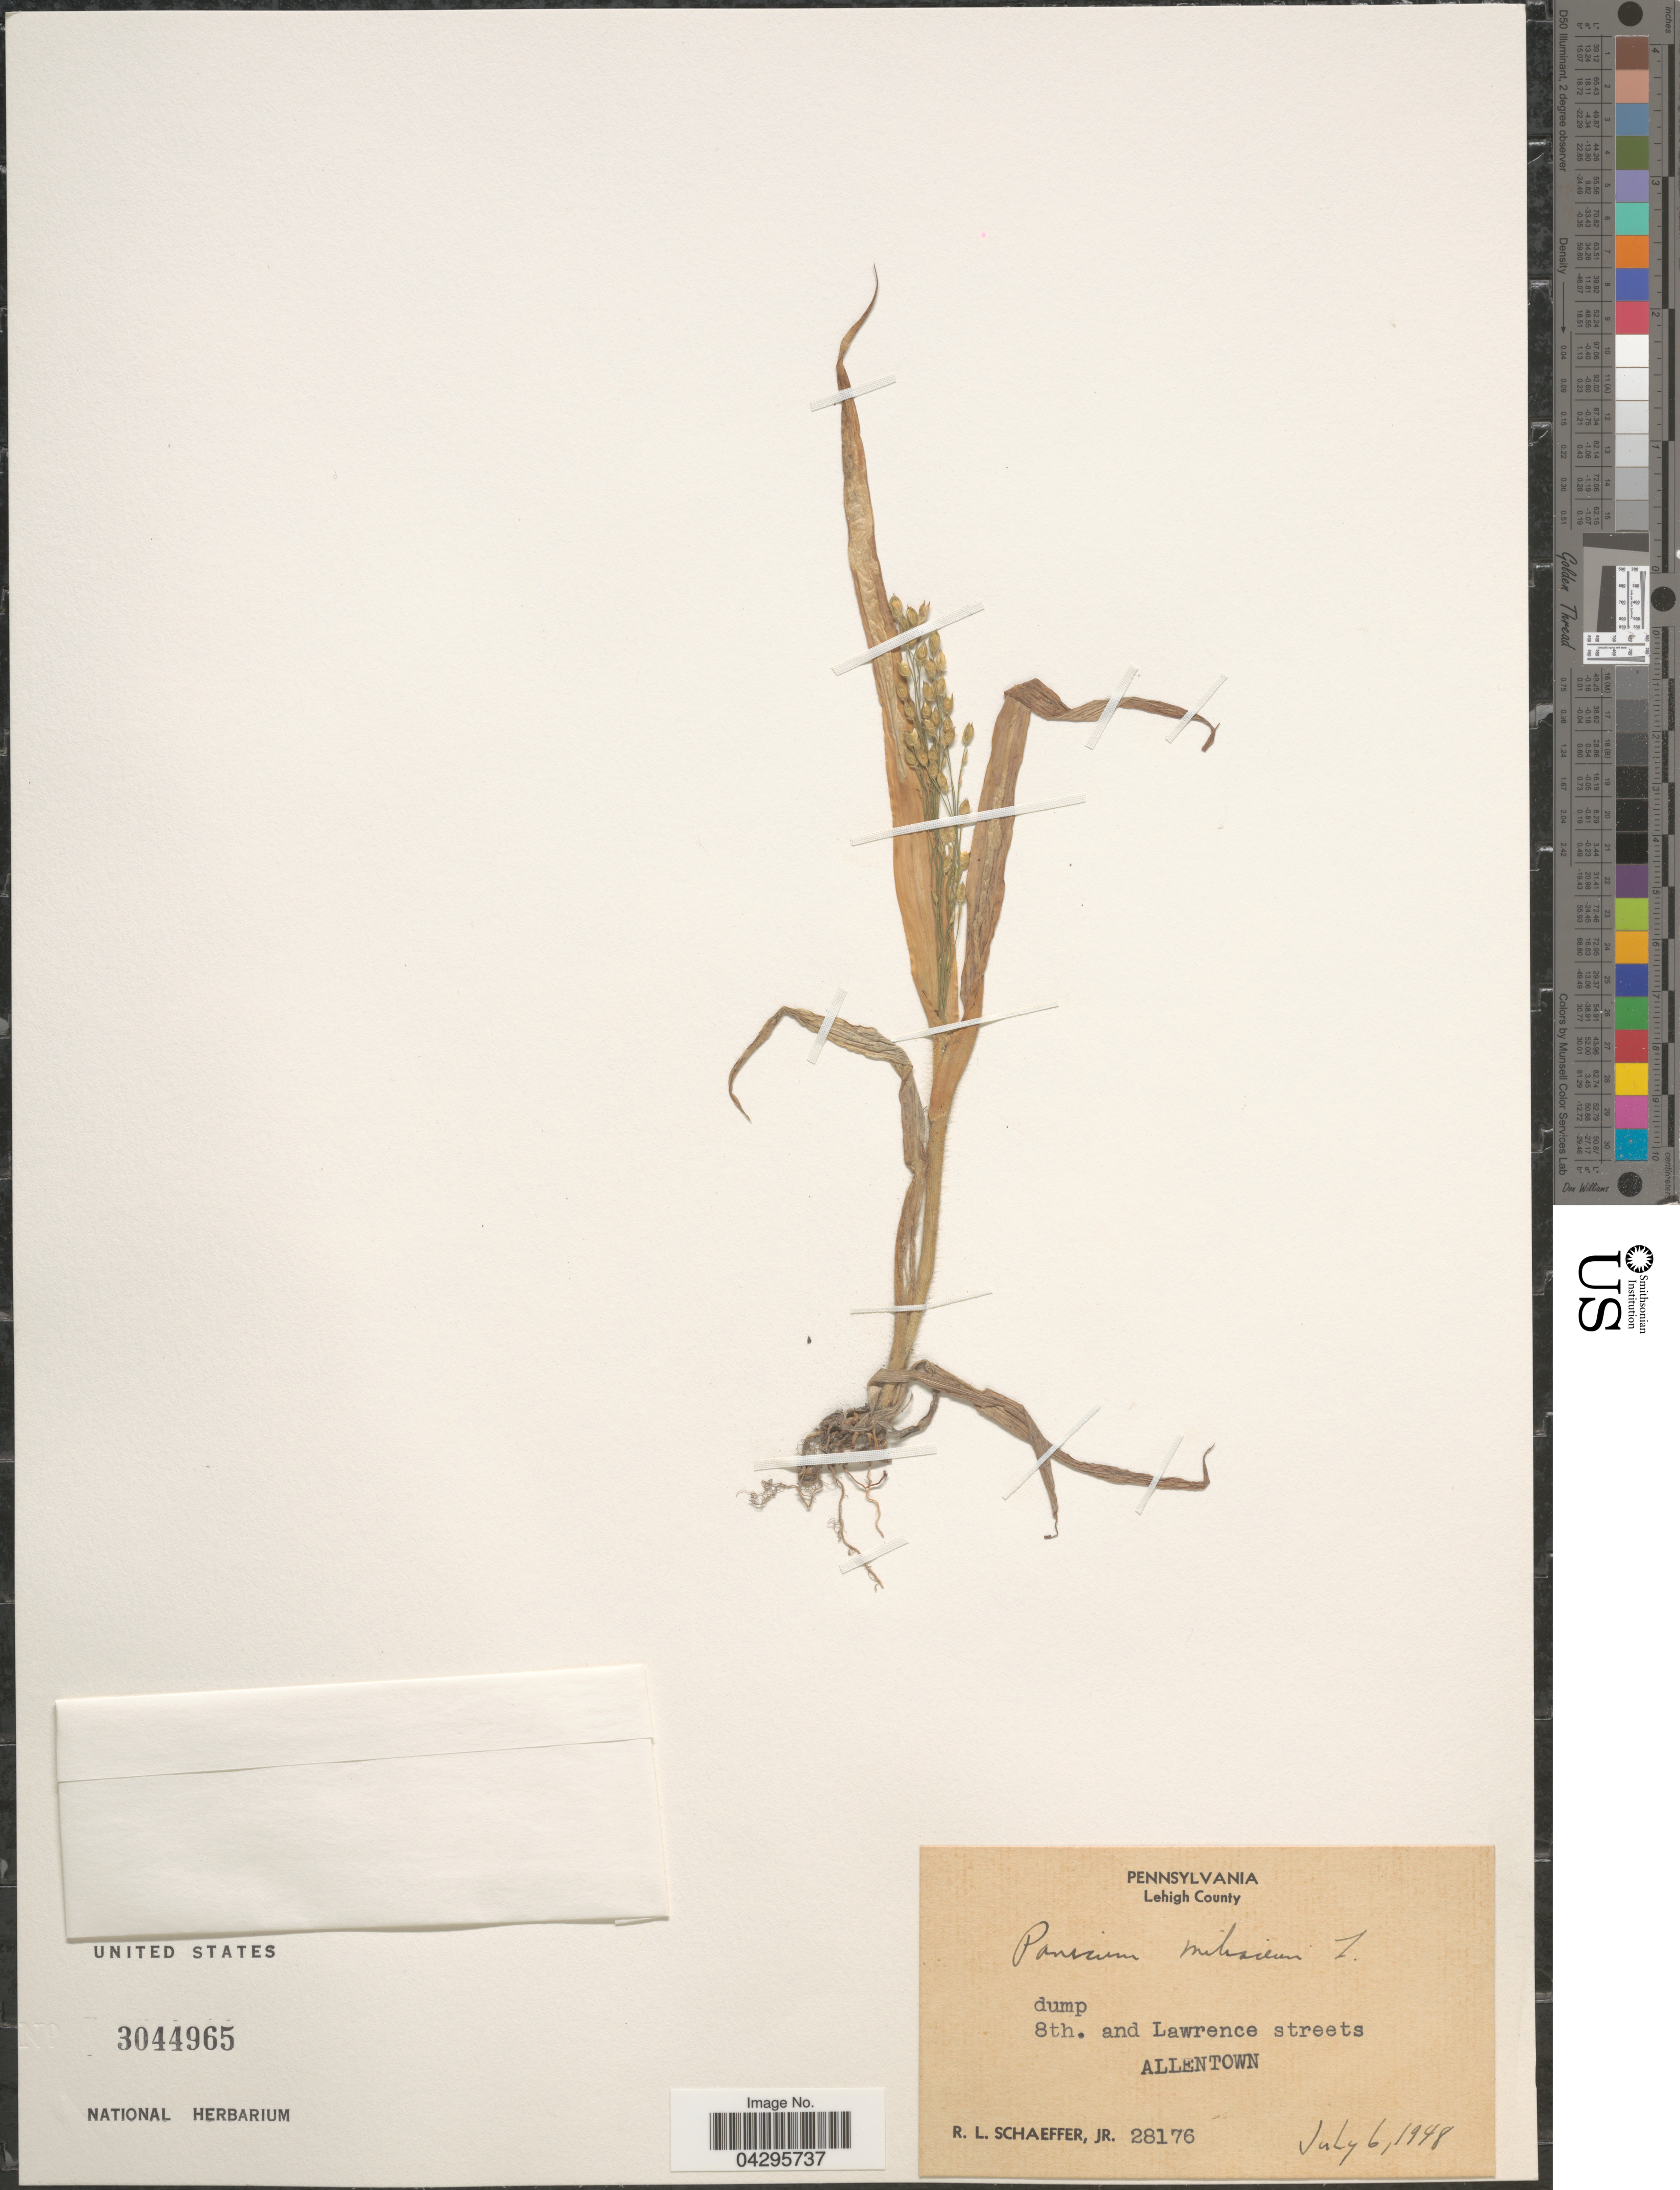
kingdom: Plantae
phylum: Tracheophyta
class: Liliopsida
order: Poales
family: Poaceae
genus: Panicum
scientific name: Panicum miliaceum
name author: L.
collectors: R. L. Schaeffer Jr.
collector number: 28176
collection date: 1948-07-06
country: United States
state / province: Pennsylvania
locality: Lehigh County. 8th. and Lawrence streets Allentown.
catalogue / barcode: US 3044965